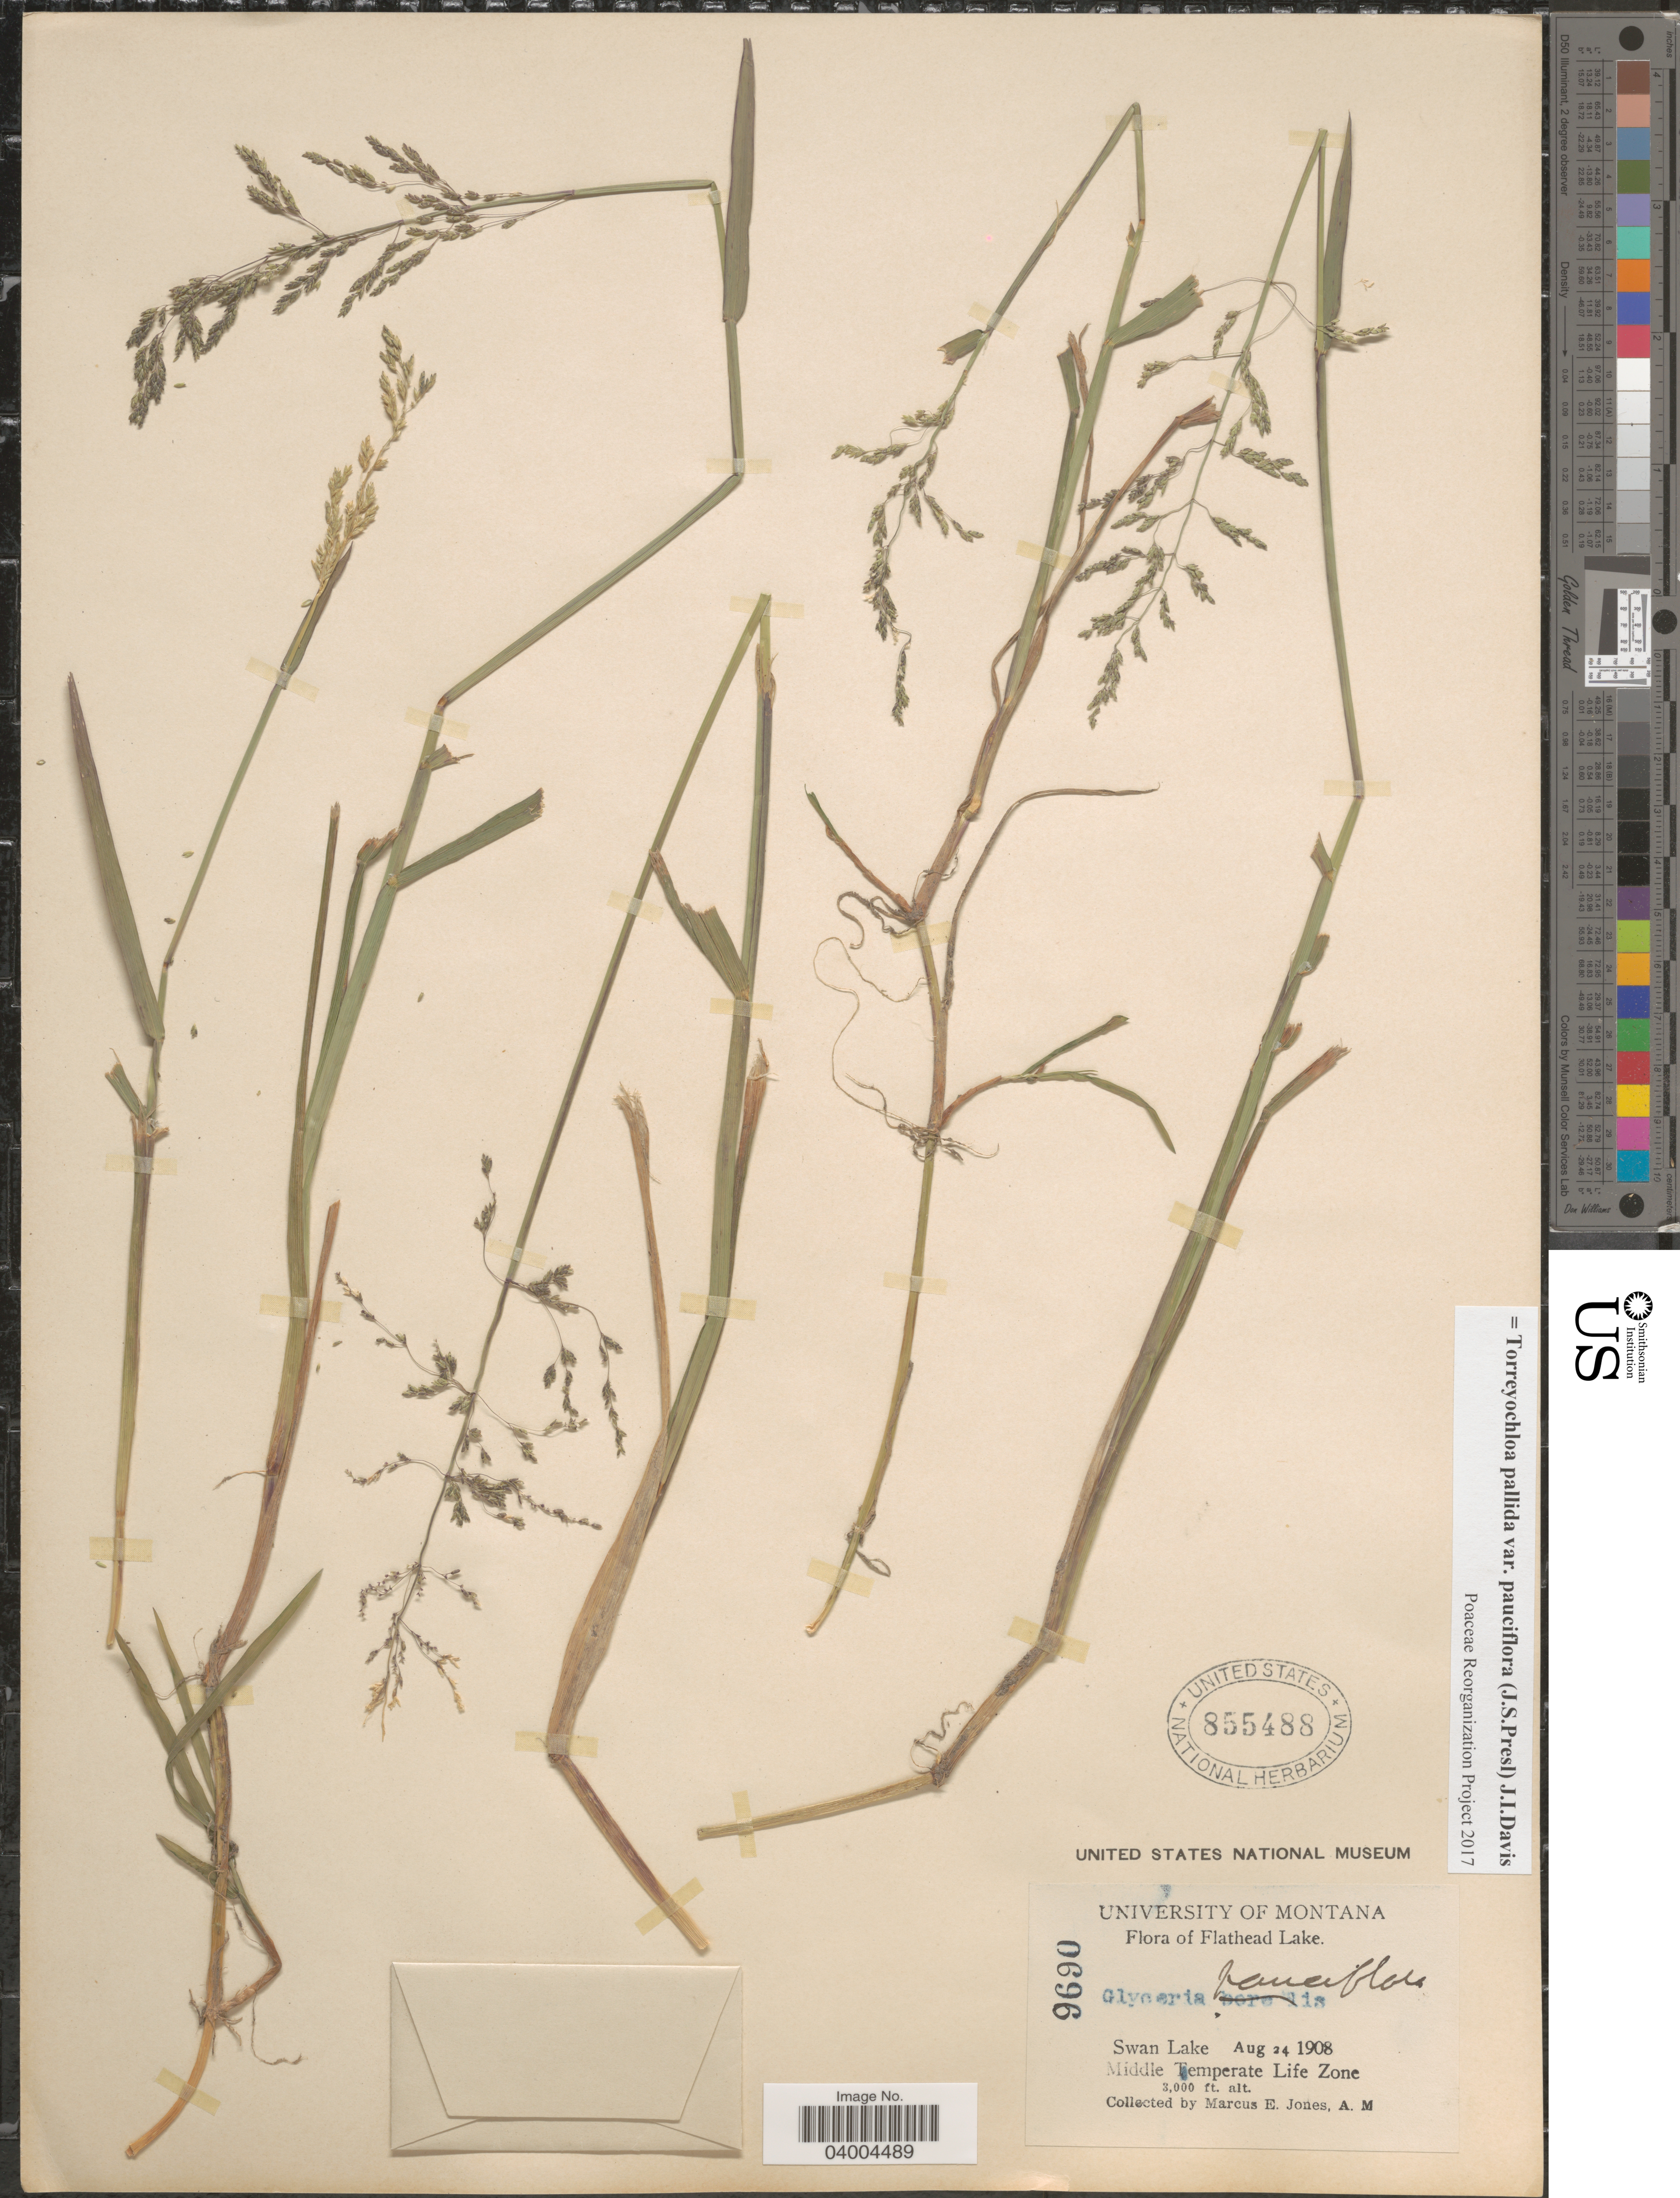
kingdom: Plantae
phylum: Tracheophyta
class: Liliopsida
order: Poales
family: Poaceae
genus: Torreyochloa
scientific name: Torreyochloa pallida var. pauciflora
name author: (J. Presl) J.I. Davis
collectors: M. E. Jones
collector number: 9690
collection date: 1908-08-24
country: United States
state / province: Montana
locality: Flathead Lake. Swan Lake. Middle Temperate Life Zone.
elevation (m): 914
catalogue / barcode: US 855488